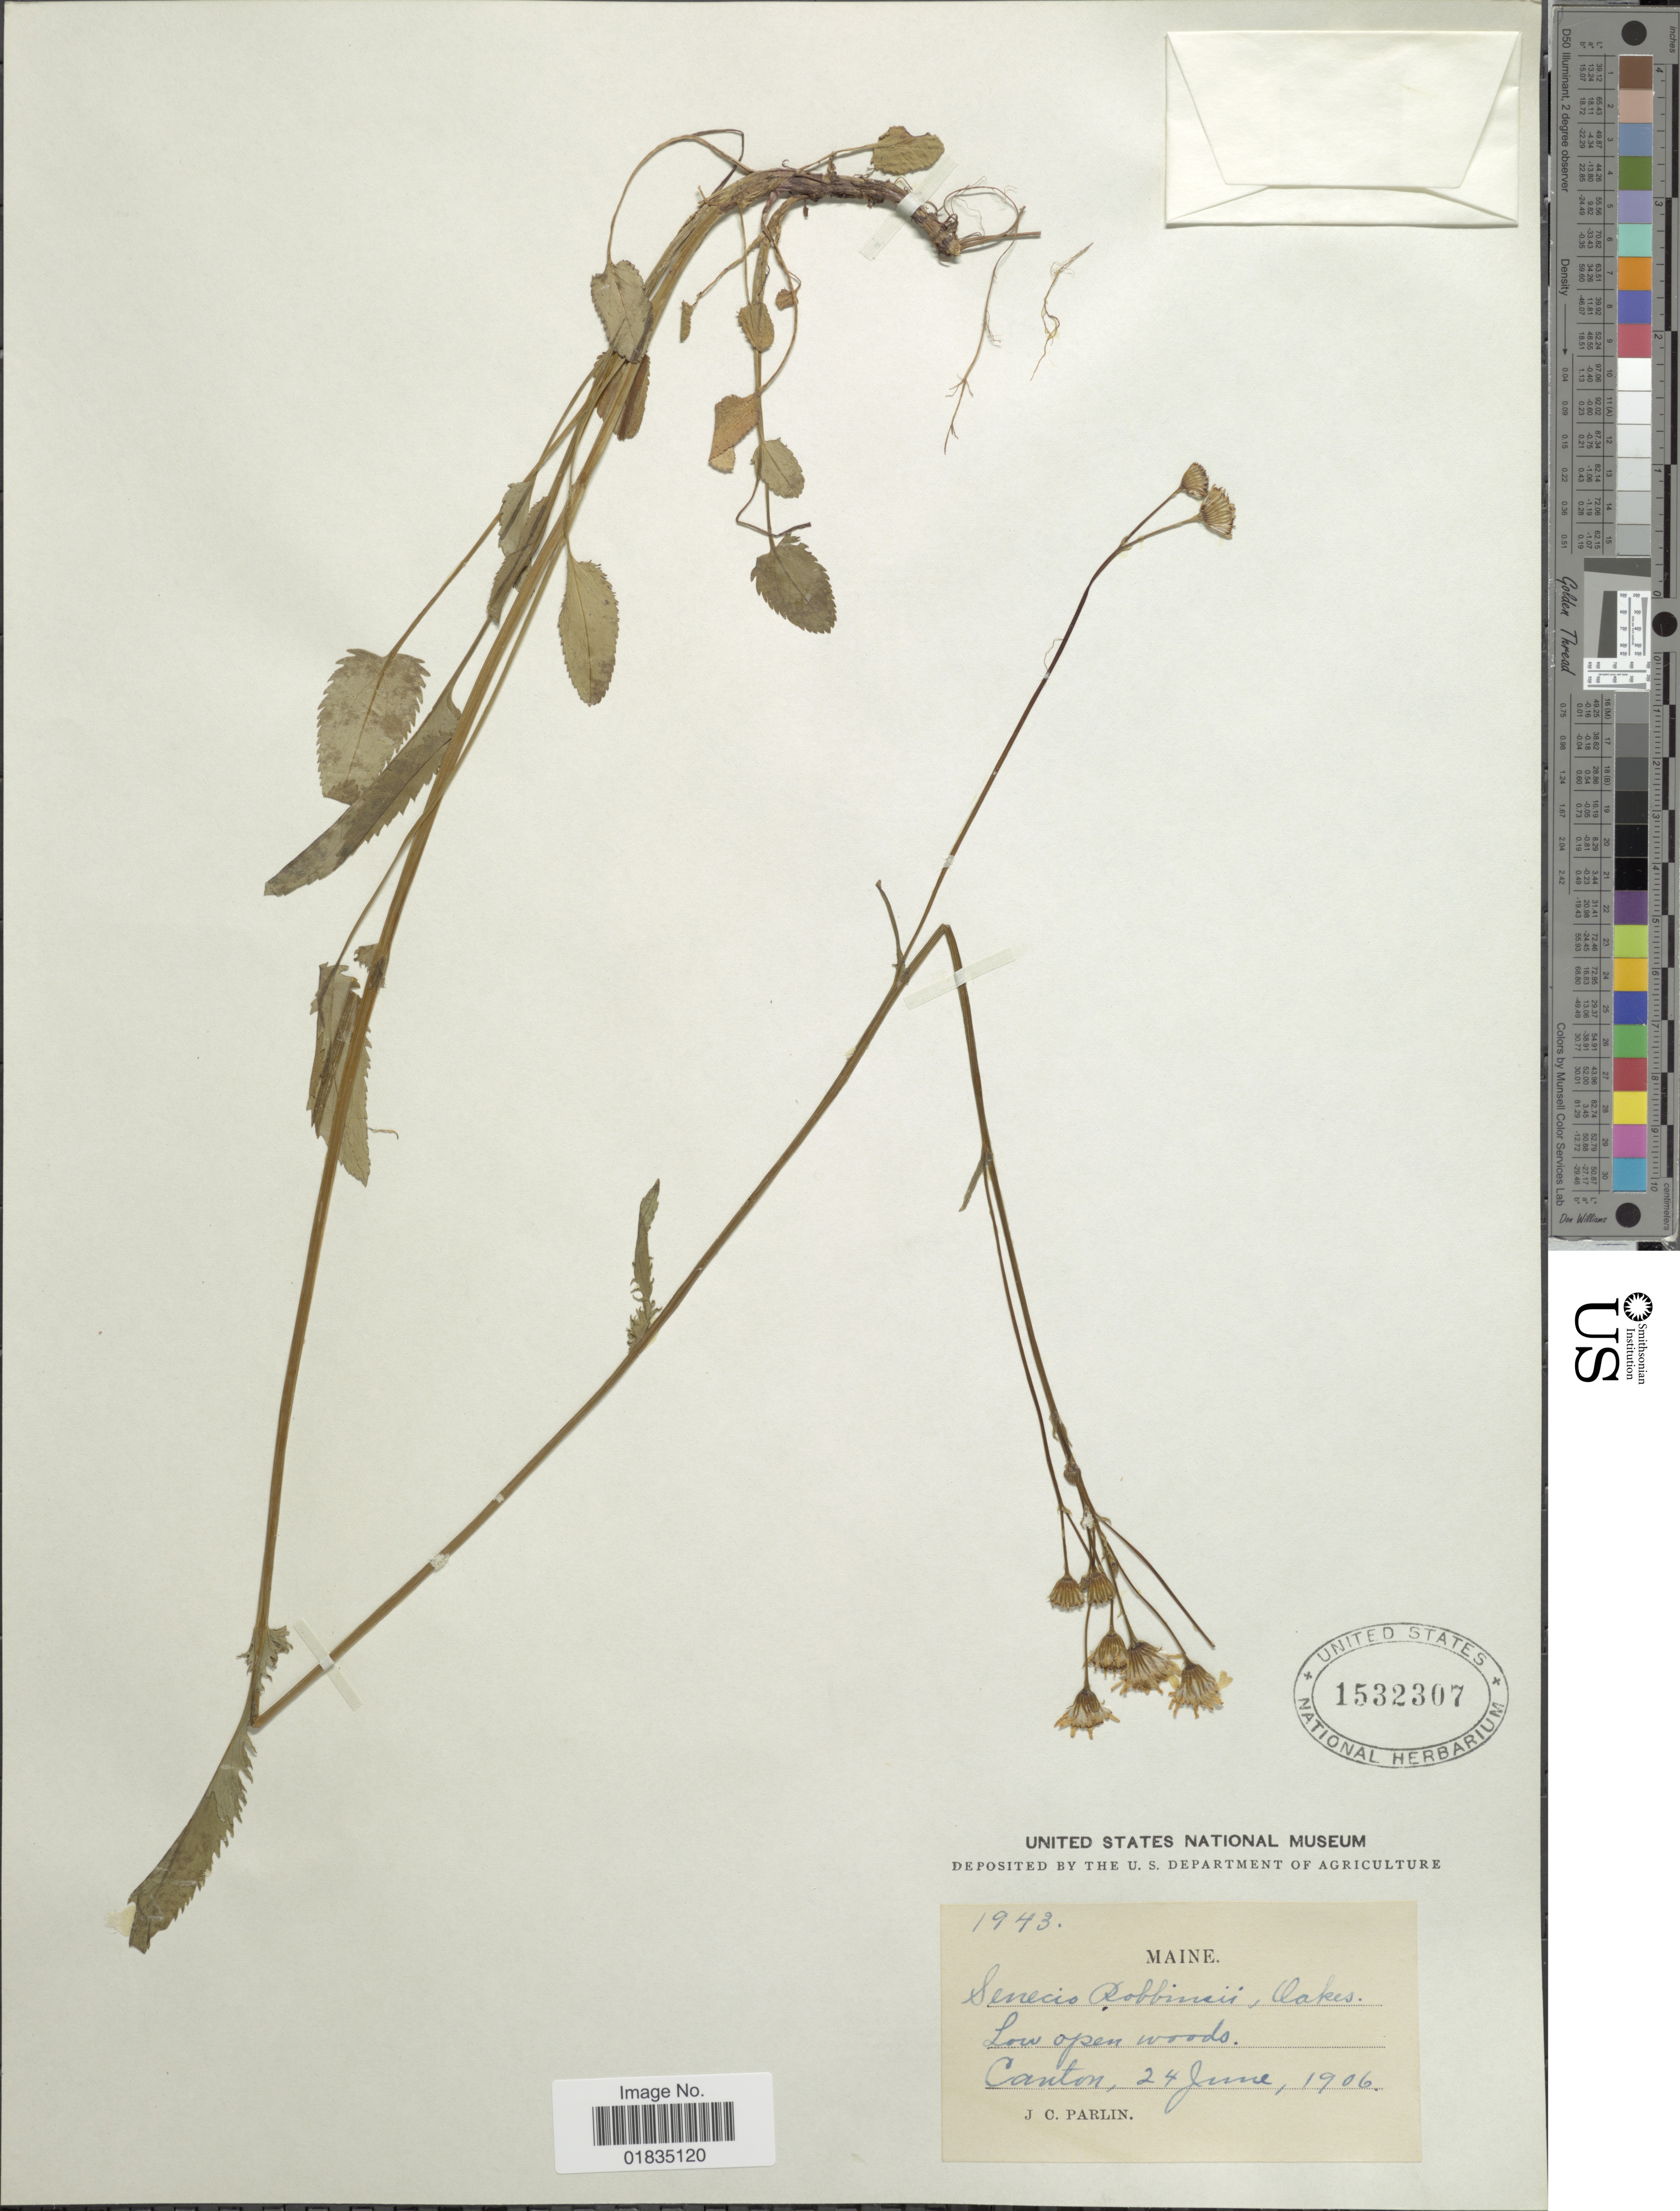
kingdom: Plantae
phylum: Tracheophyta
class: Magnoliopsida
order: Asterales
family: Asteraceae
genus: Packera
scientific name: Packera schweinitziana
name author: (Nutt.) W.A. Weber & Á. Löve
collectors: J. Parlin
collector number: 1943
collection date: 1906-06-24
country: United States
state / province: Maine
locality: Canton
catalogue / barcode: US 1532307